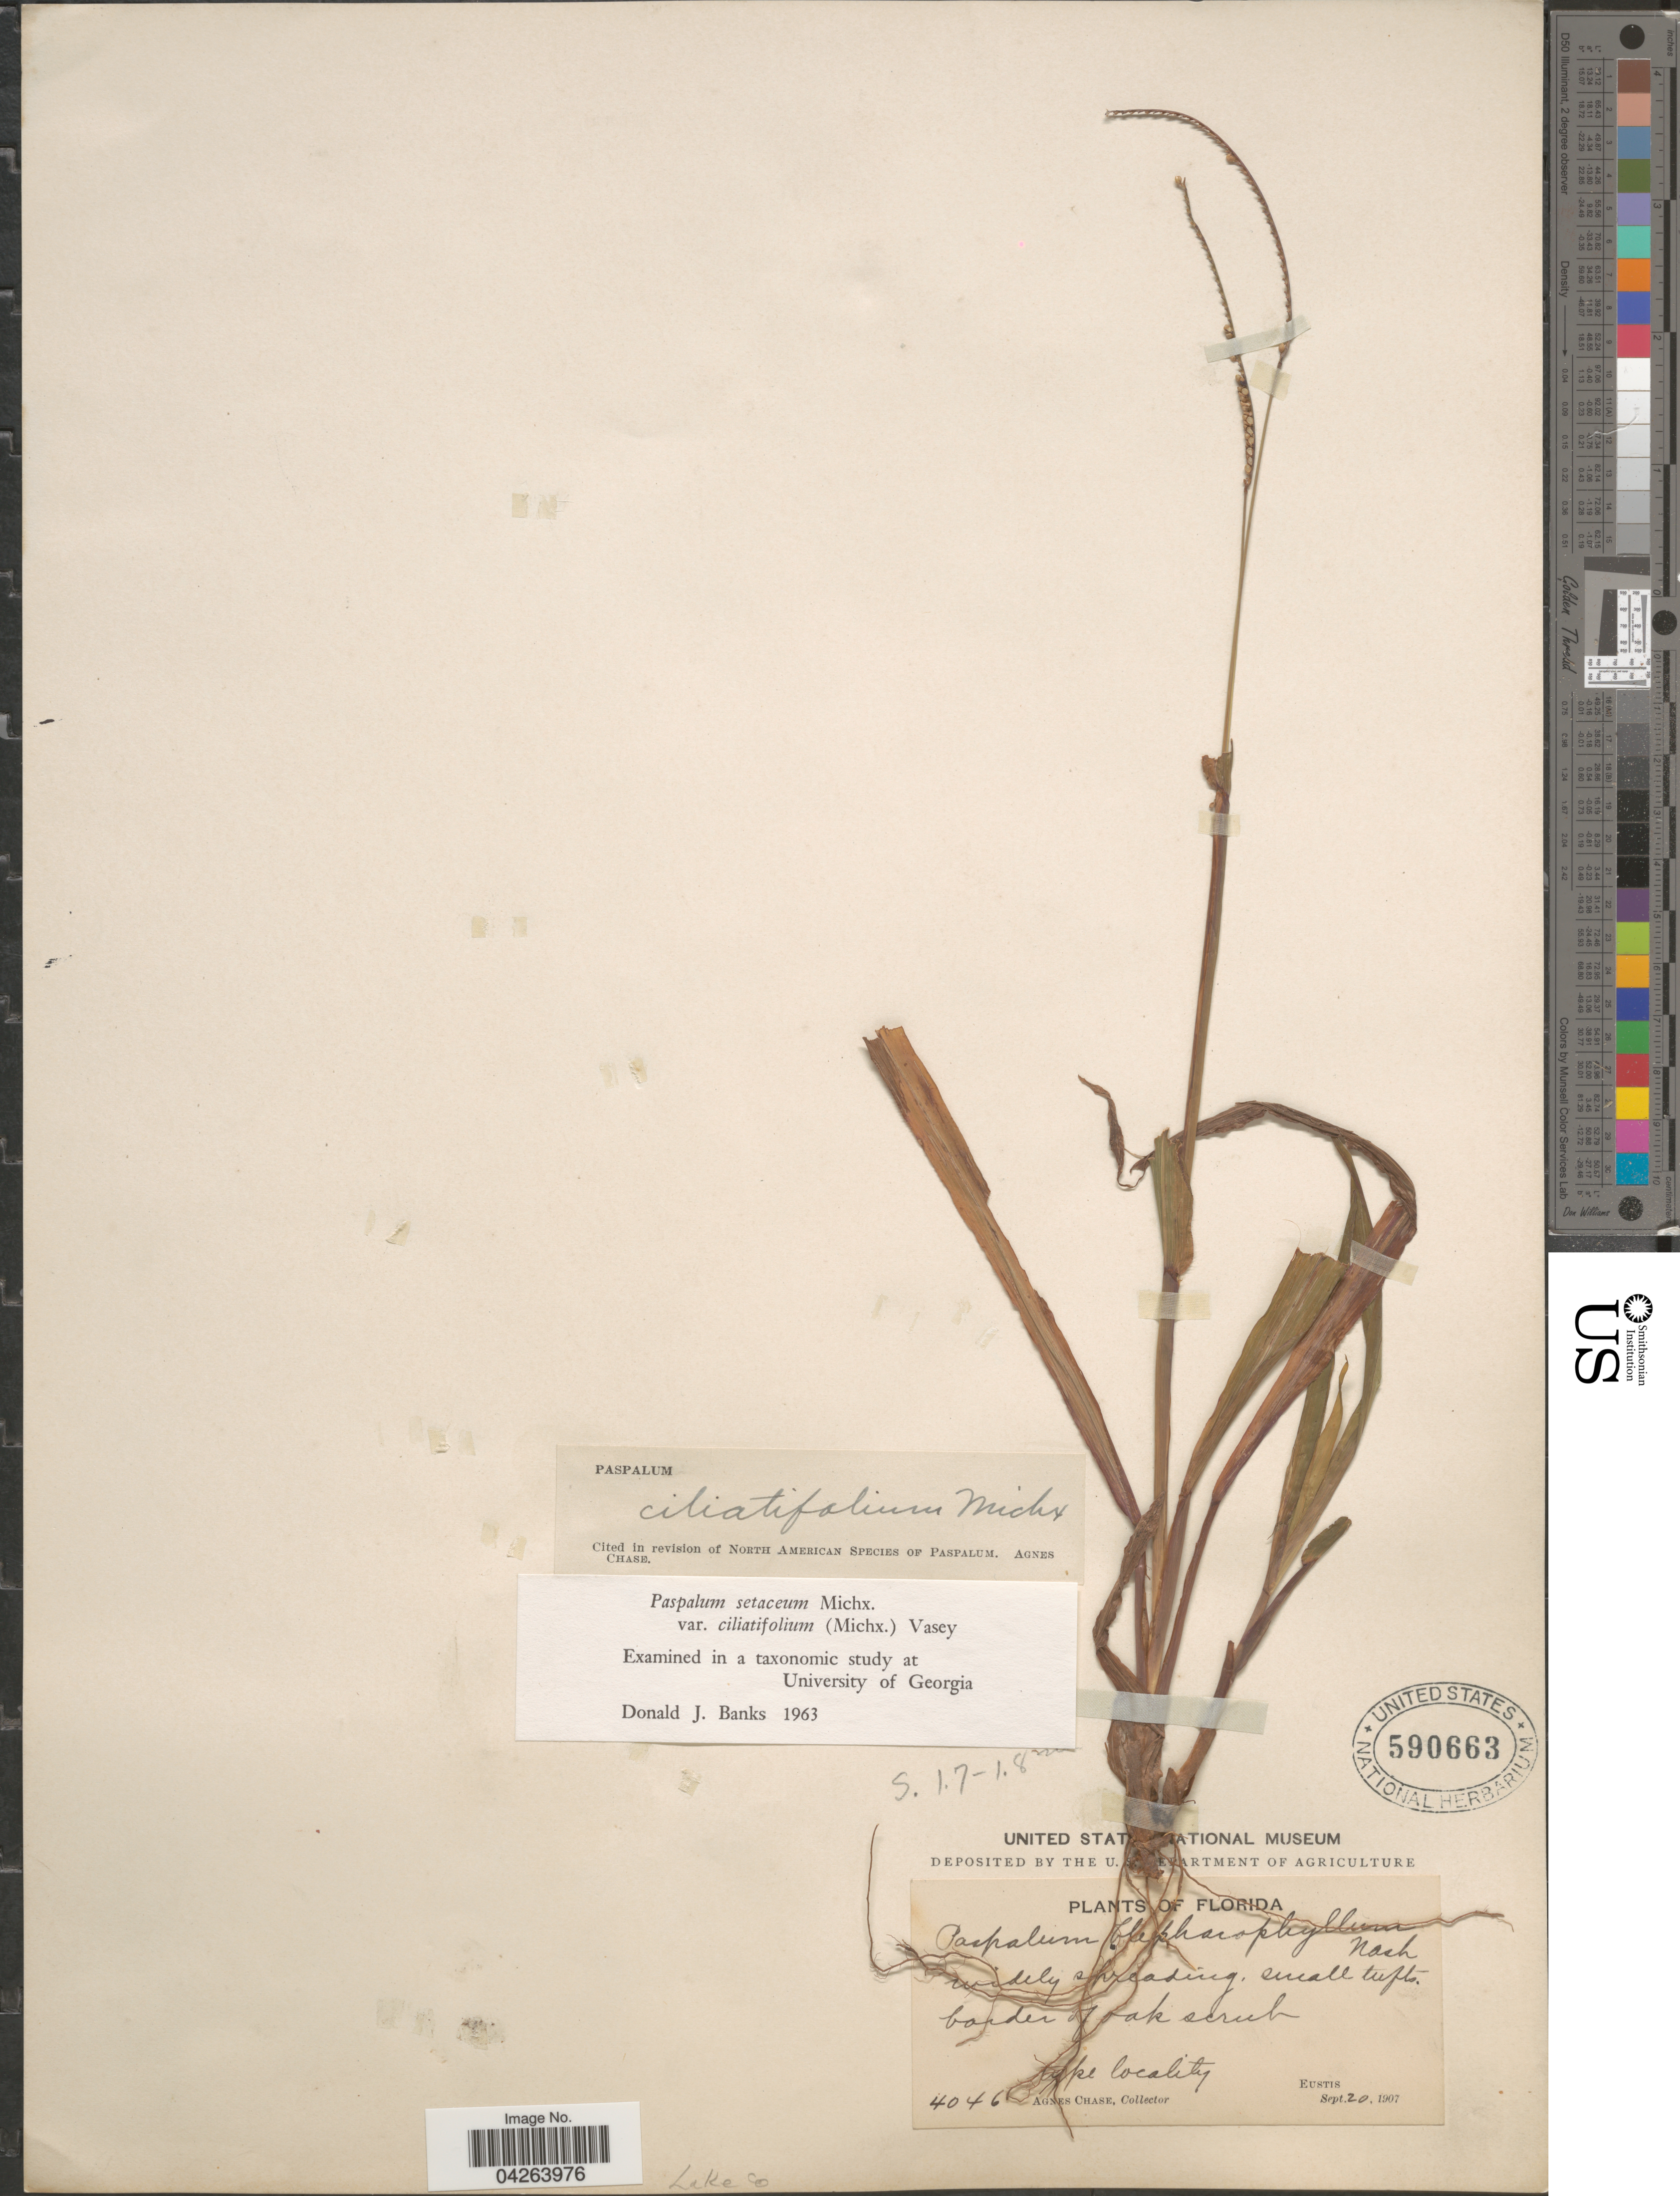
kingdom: Plantae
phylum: Tracheophyta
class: Liliopsida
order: Poales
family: Poaceae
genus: Paspalum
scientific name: Paspalum setaceum var. ciliatifolium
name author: (Michx.) Vasey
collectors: A. Chase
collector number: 4046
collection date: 1907-09-20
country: United States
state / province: Florida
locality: Eustis. Lake Co.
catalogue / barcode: US 590663